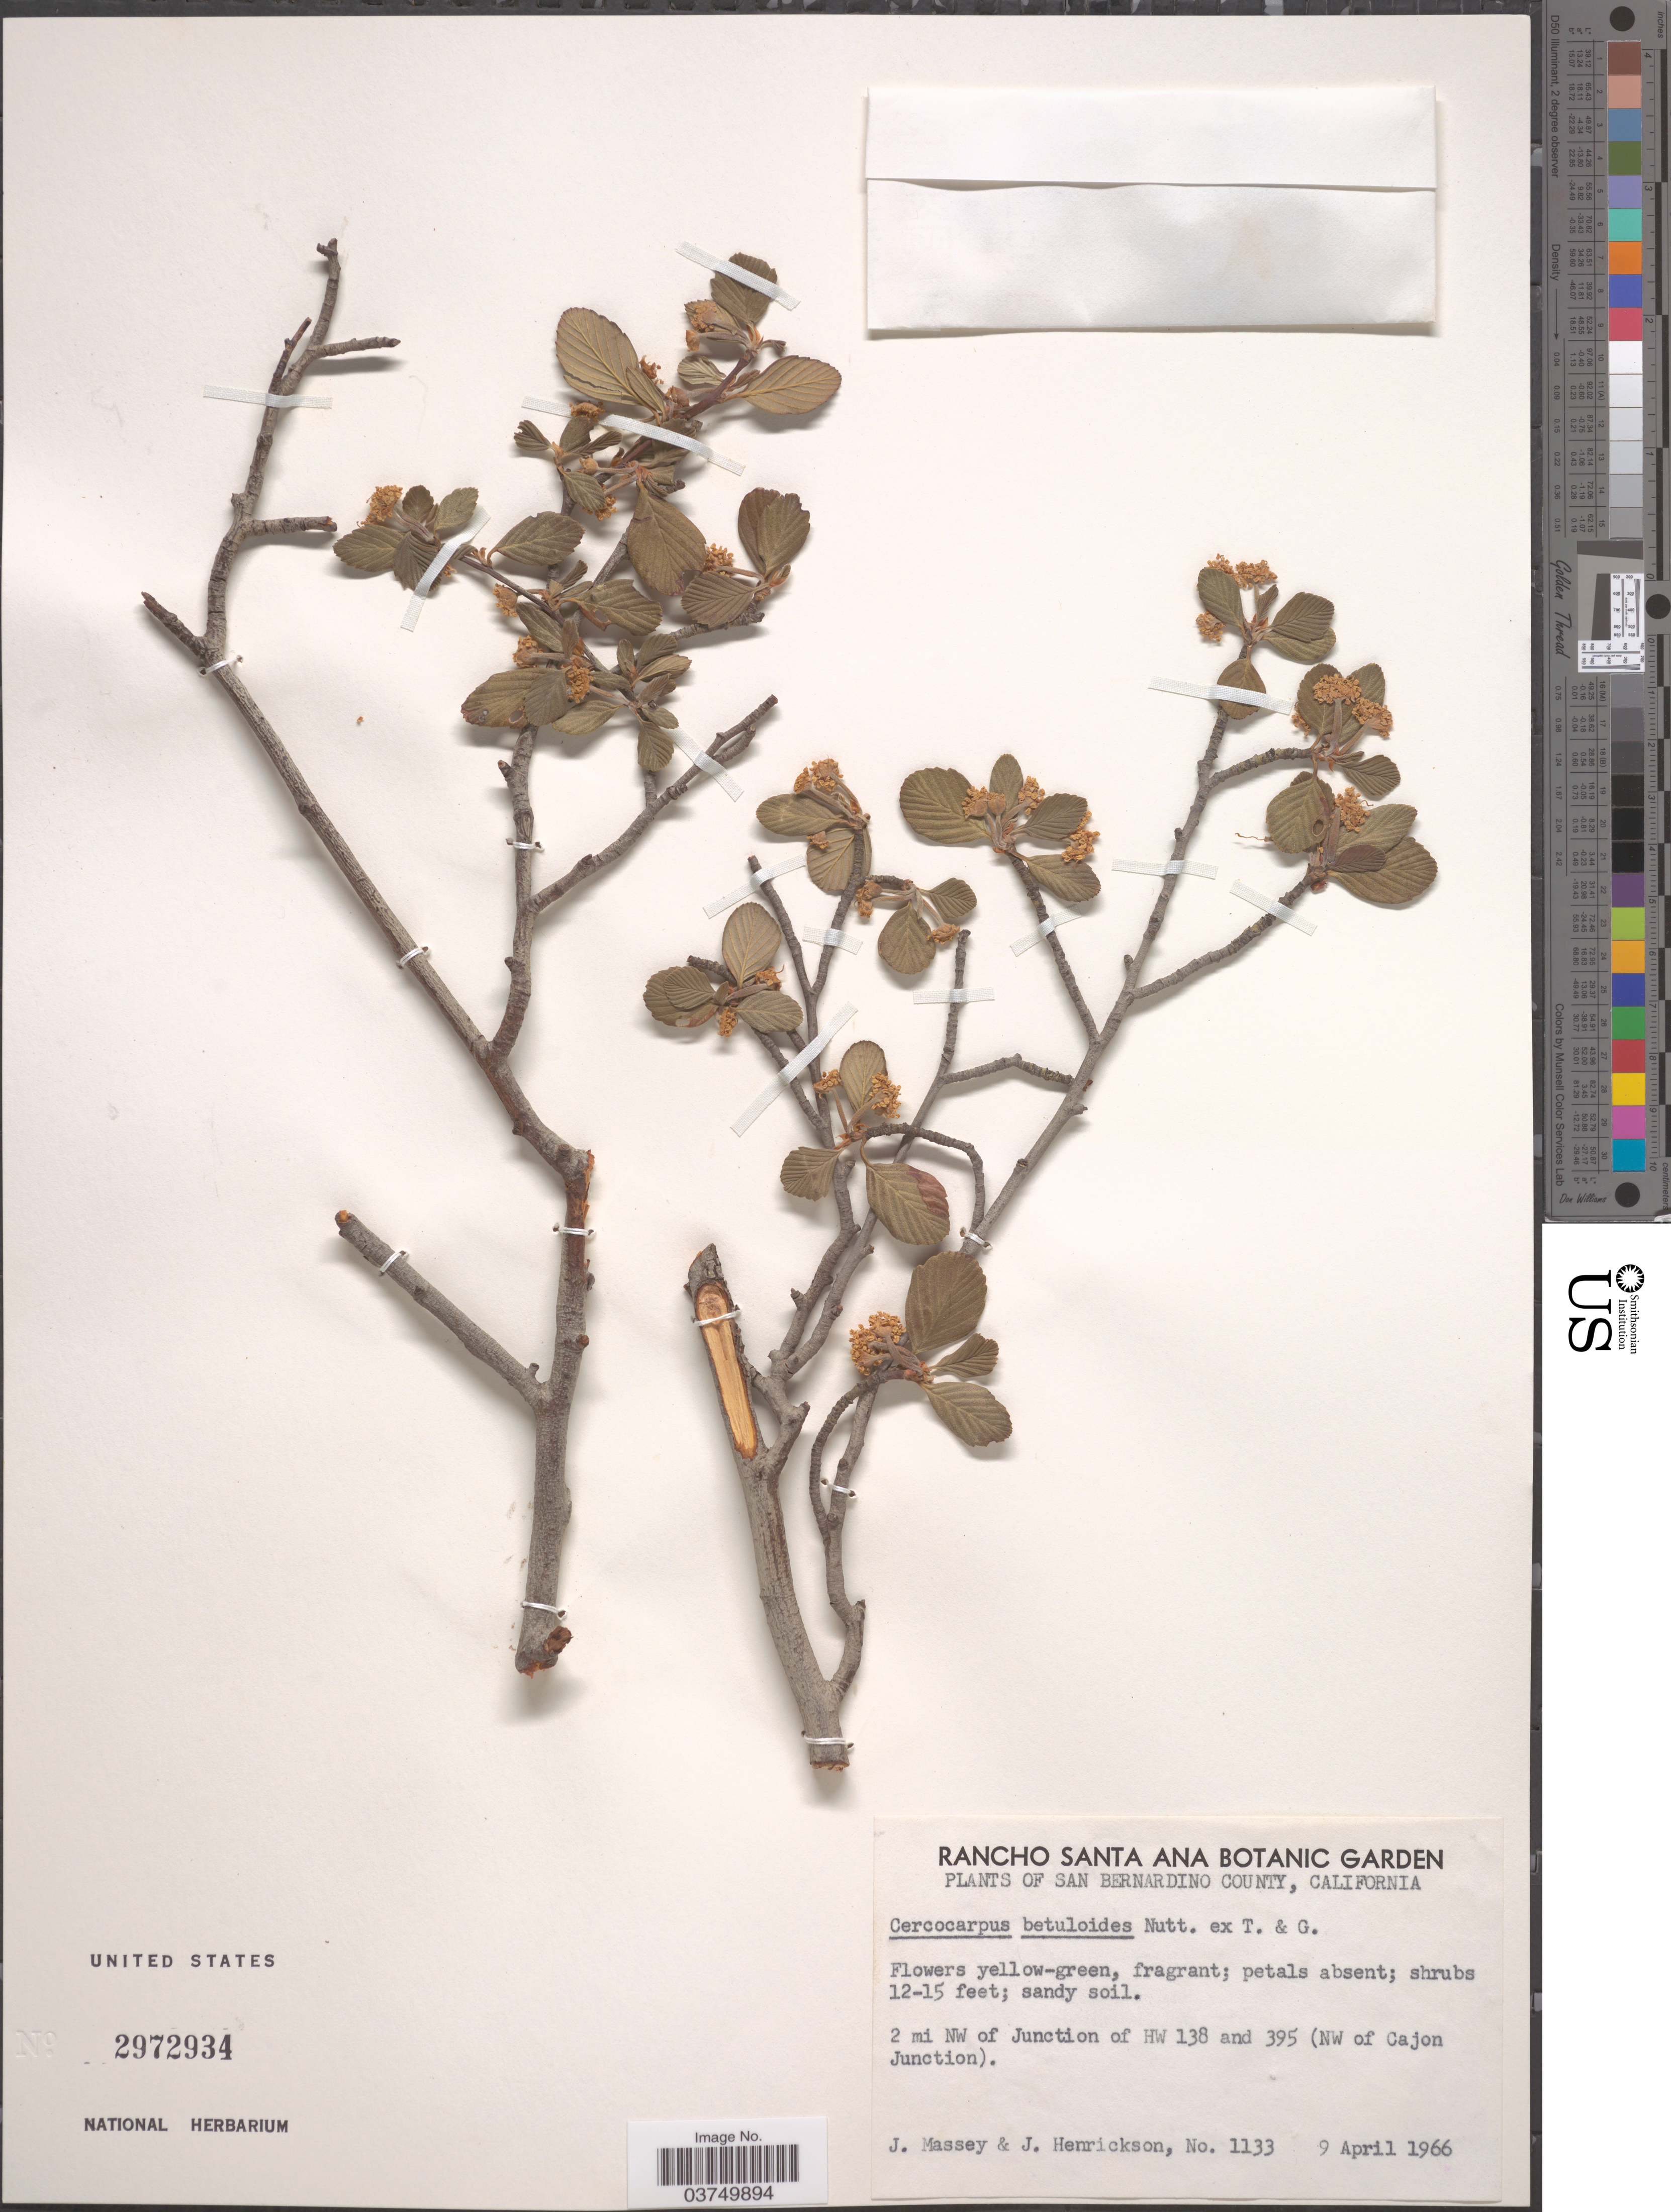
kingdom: Plantae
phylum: Tracheophyta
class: Magnoliopsida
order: Rosales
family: Rosaceae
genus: Cercocarpus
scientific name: Cercocarpus betuloides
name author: Nutt.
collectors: J. Massey & J. Henrickson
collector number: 1133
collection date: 1966-04-09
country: United States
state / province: California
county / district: San Bernardino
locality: San Bernardino County. 2 mi NW of Junction of HW 138 and 395 (NW of Cajon Junction).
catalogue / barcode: US 2972934